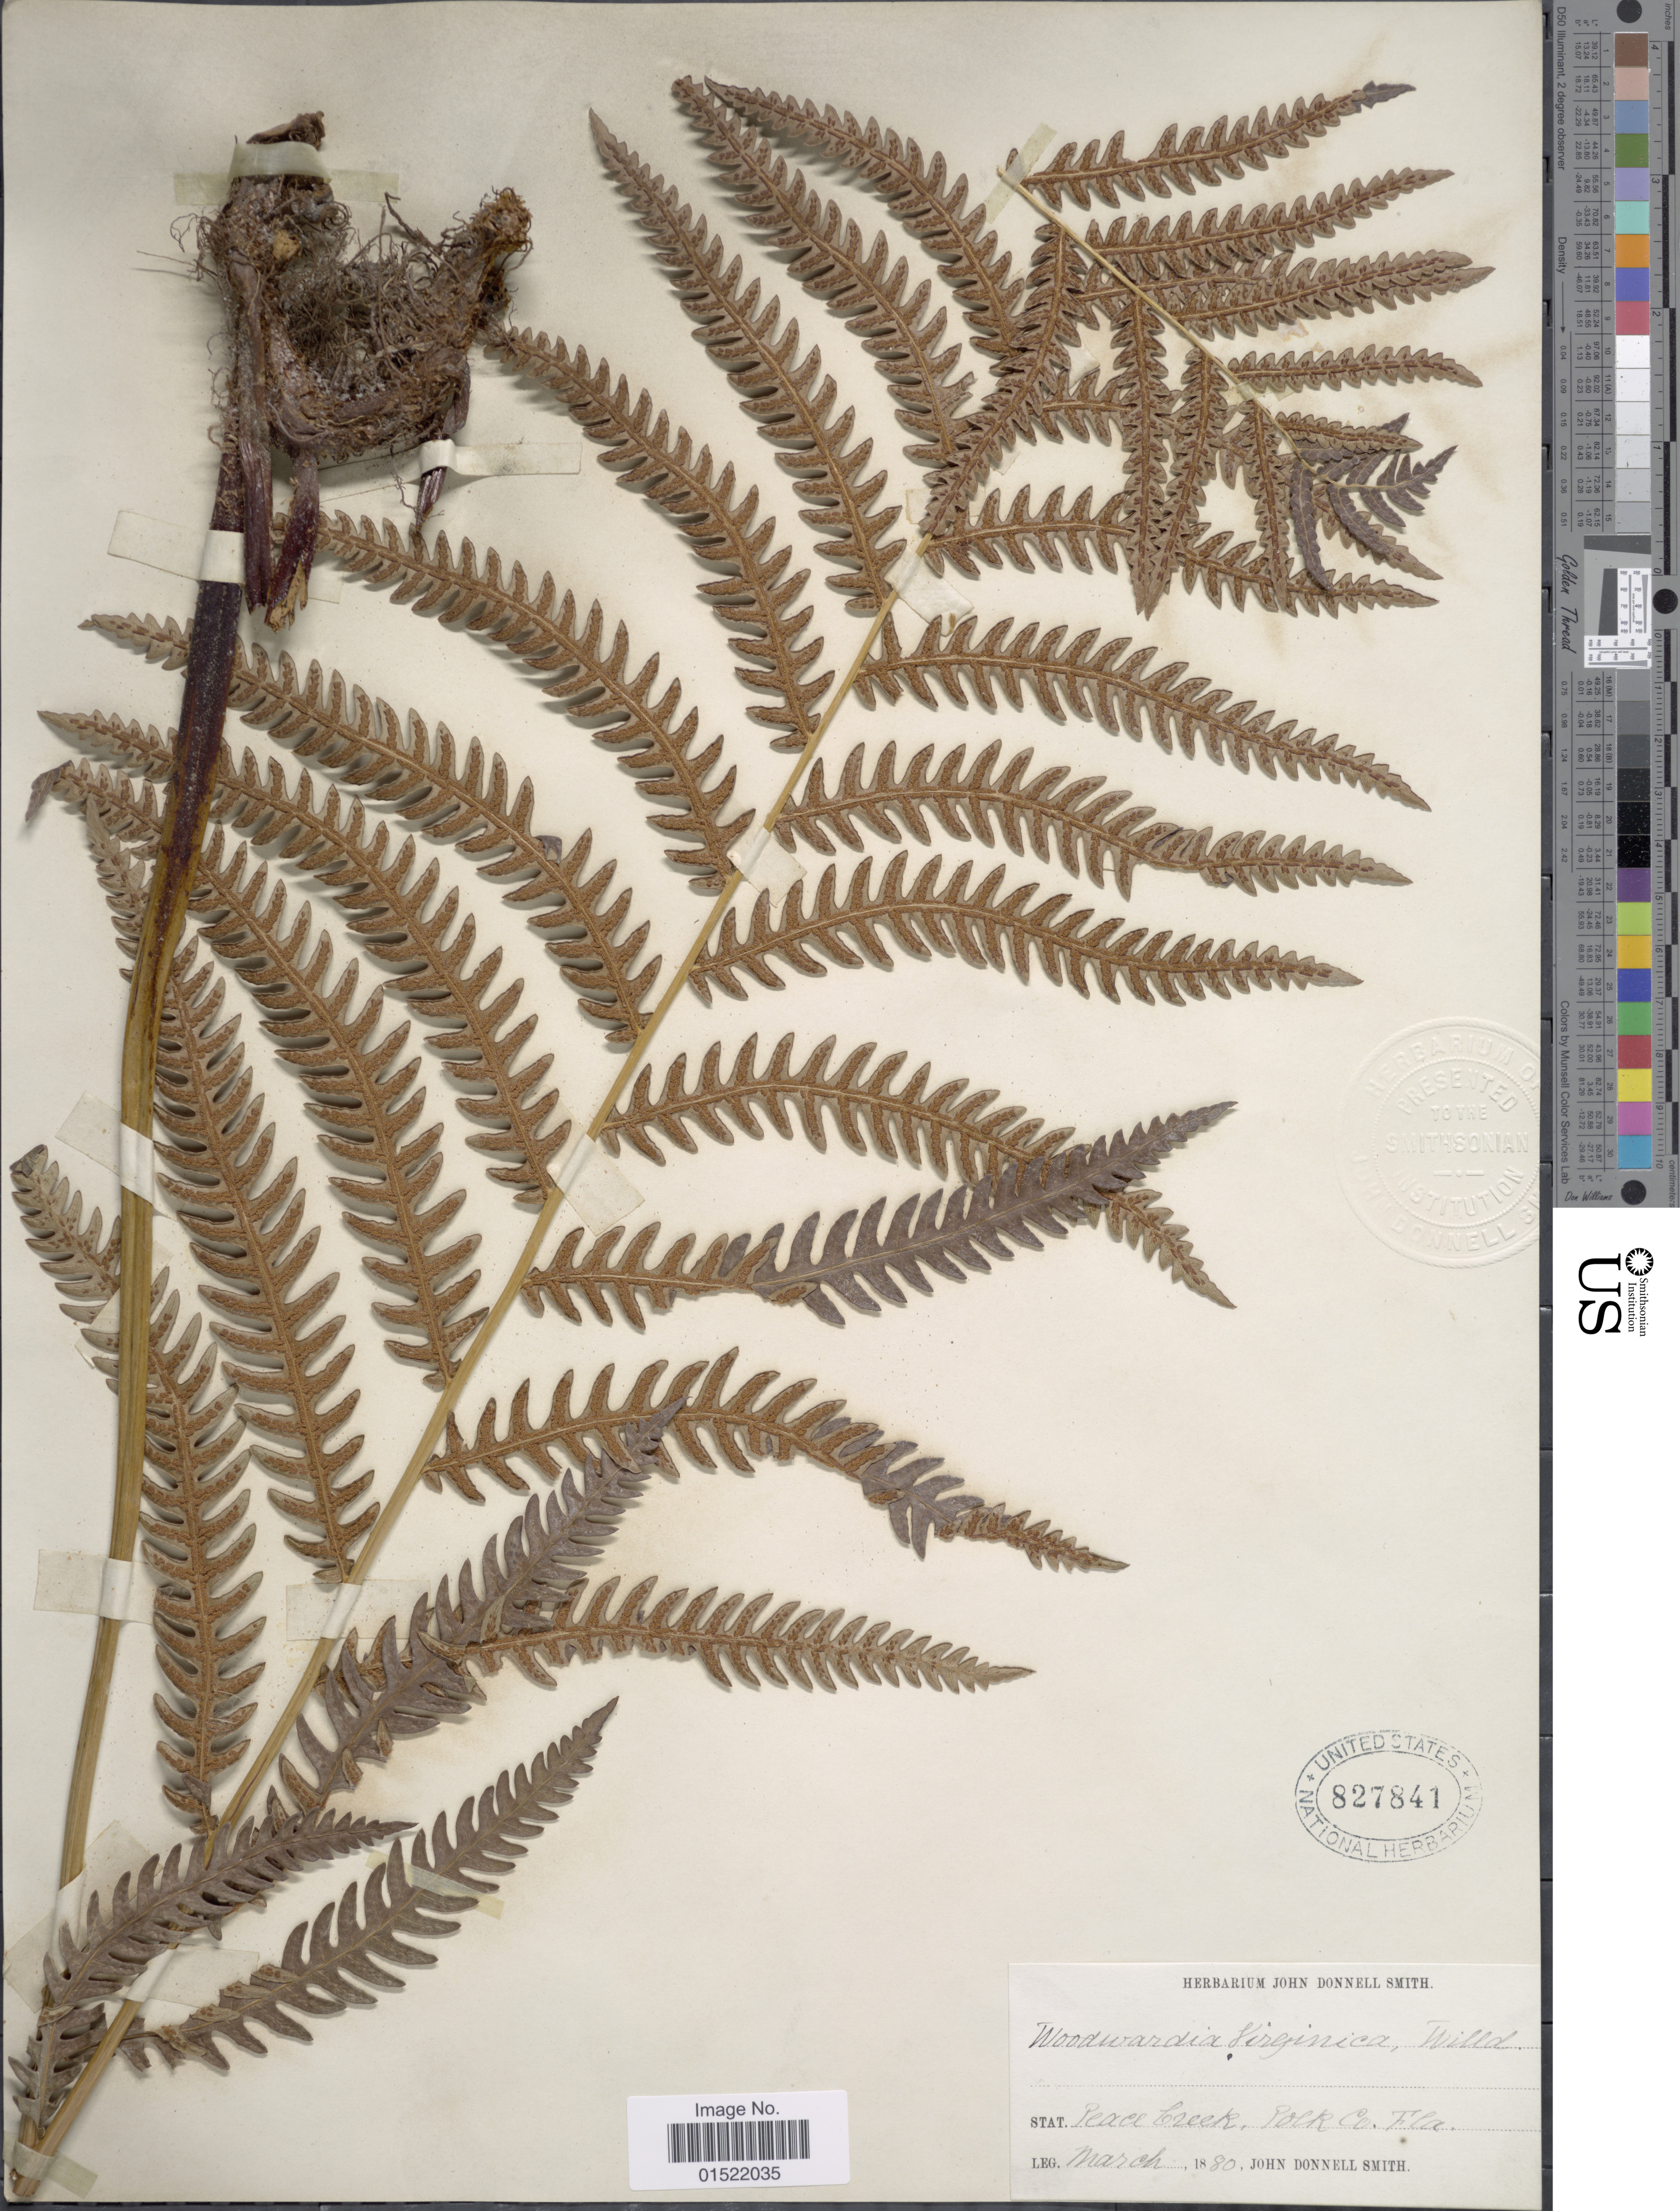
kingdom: Plantae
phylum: Tracheophyta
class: Polypodiopsida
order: Polypodiales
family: Blechnaceae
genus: Woodwardia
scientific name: Woodwardia virginica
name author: (L.) R.M. Sm.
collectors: J. Donnell Smith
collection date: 1880-03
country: United States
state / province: Florida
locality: Peace Creek, Polk Co., Fla.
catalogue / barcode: US 827841